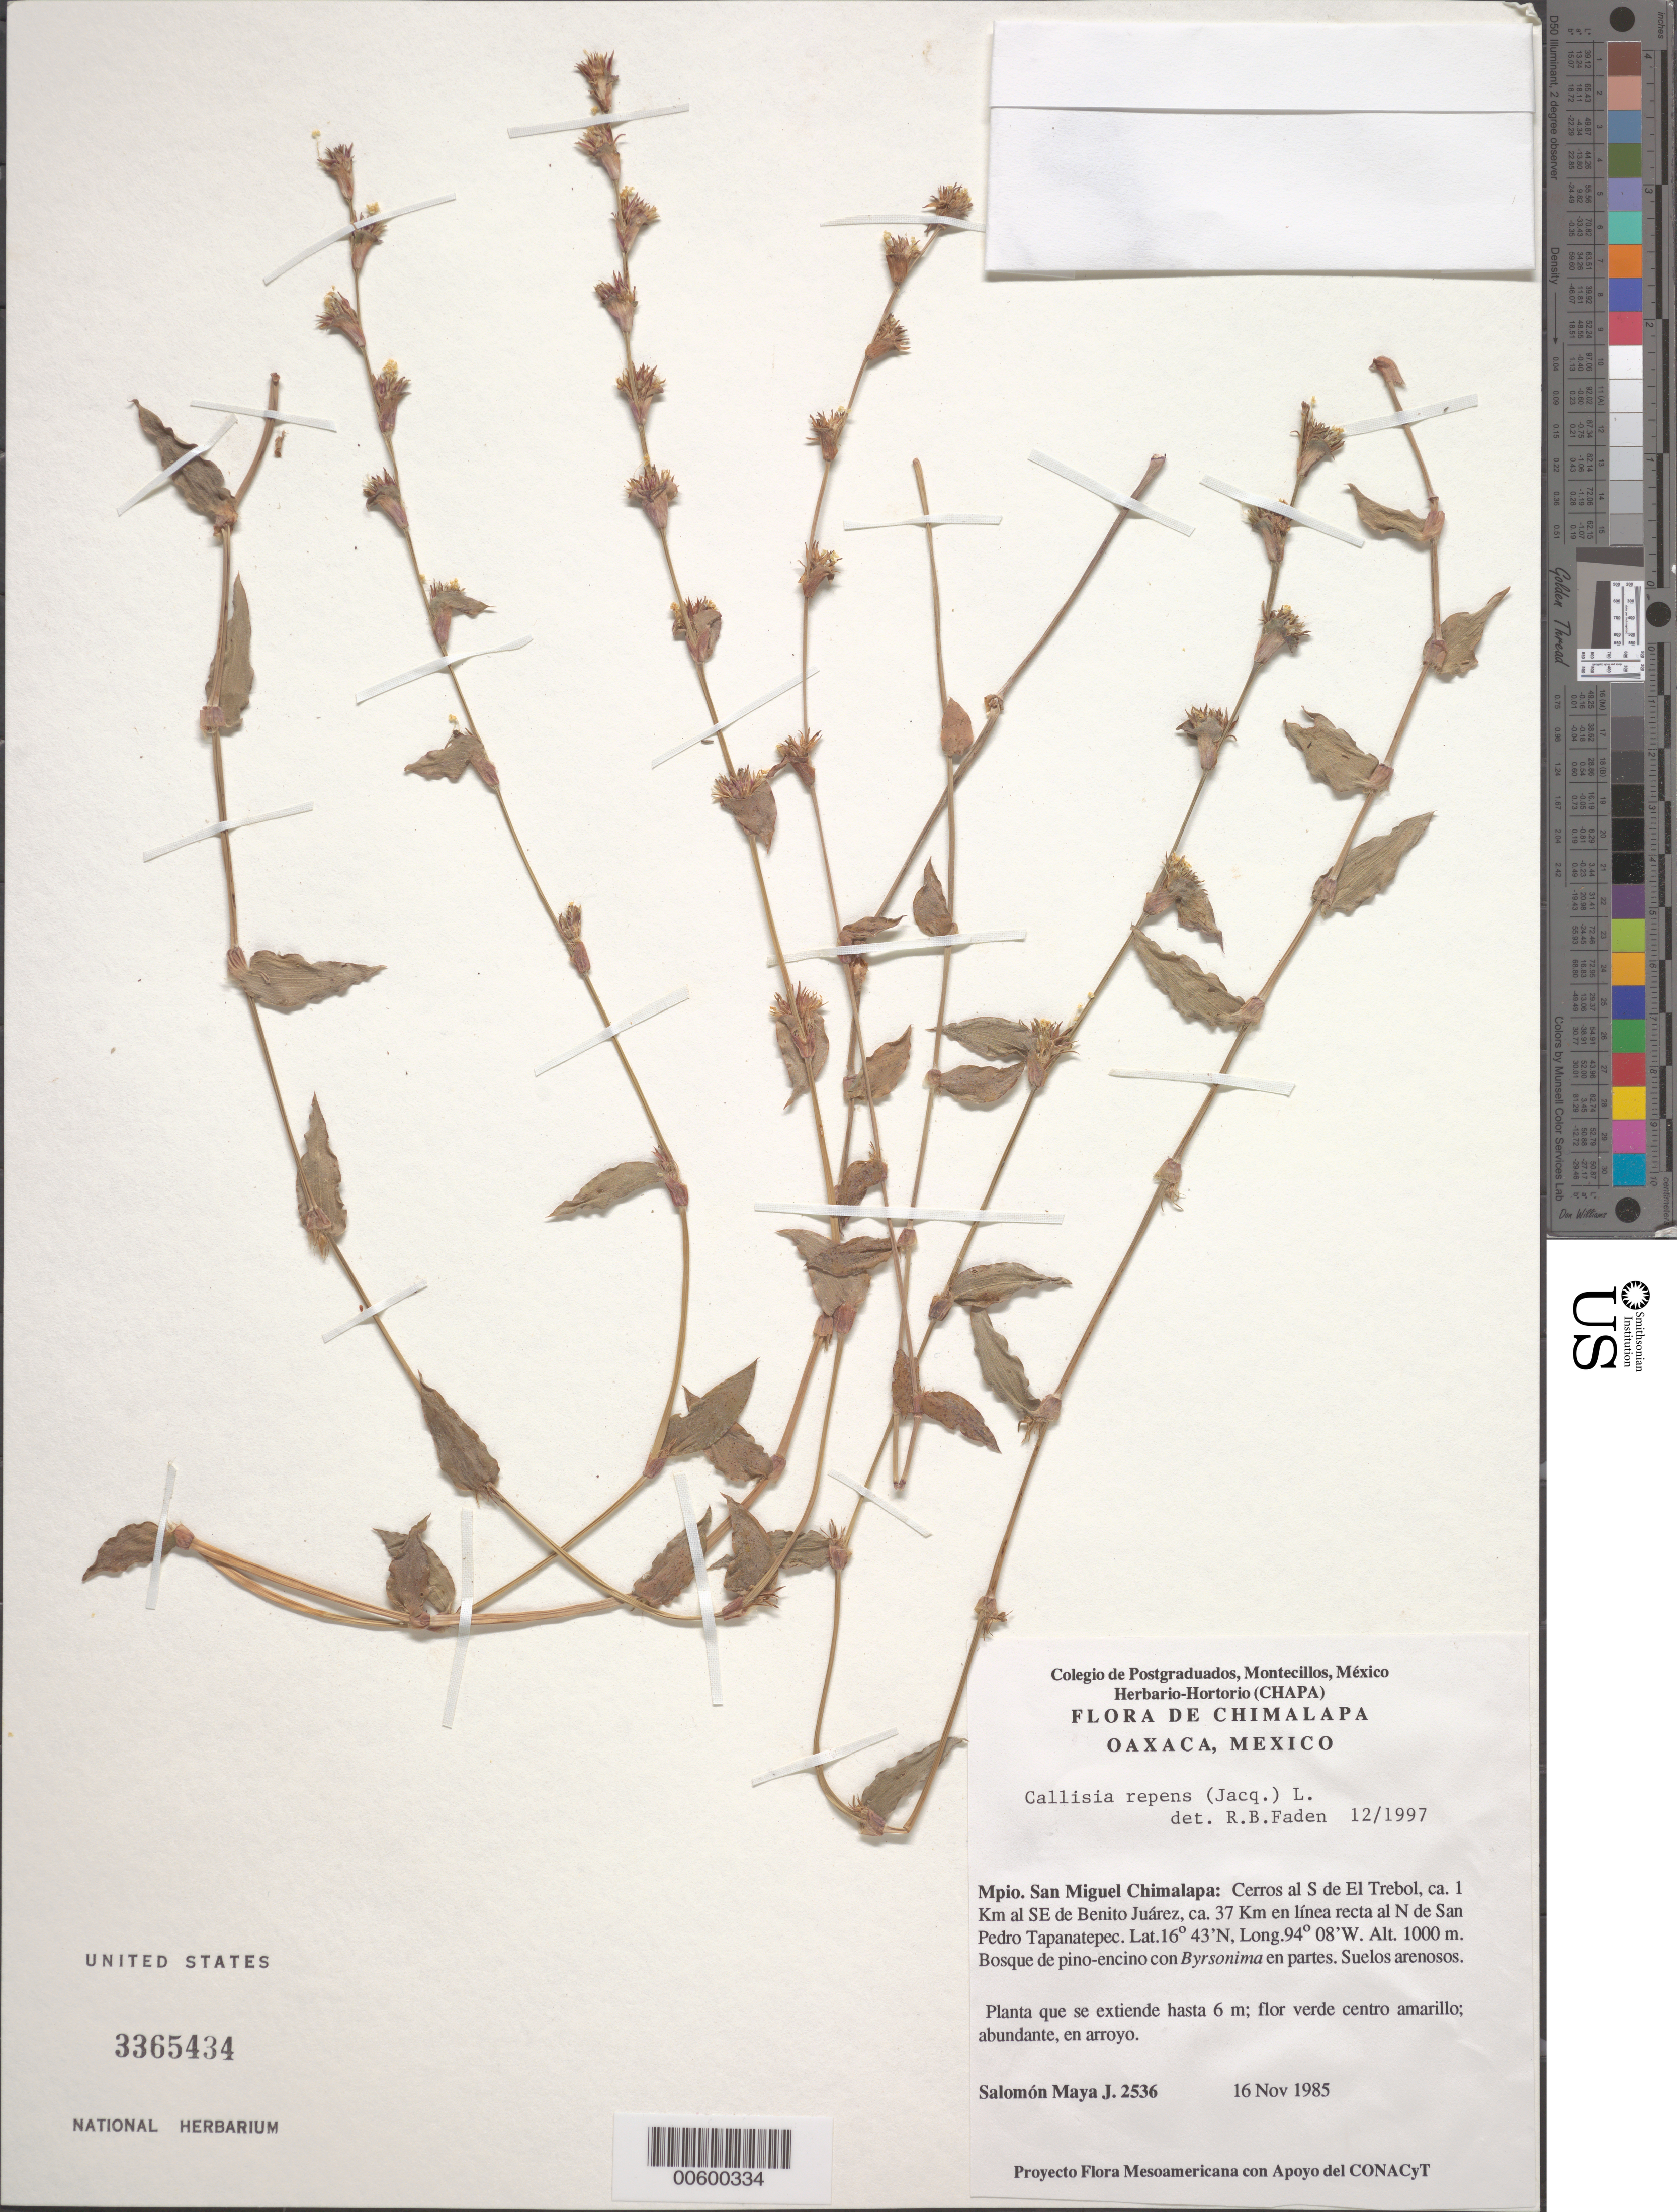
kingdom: Plantae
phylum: Tracheophyta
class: Liliopsida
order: Commelinales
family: Commelinaceae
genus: Callisia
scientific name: Callisia repens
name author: (Jacq.) L.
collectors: S. Maya J.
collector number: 2536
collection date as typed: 16 Nov 1985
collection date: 1985-11-16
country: Mexico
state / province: Oaxaca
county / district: San Miguel Chimalapa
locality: San miguel chimalapa, cerros and S of el trebol, SE of benito juarez, N of san pedro tapanatepec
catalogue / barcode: US 3365434